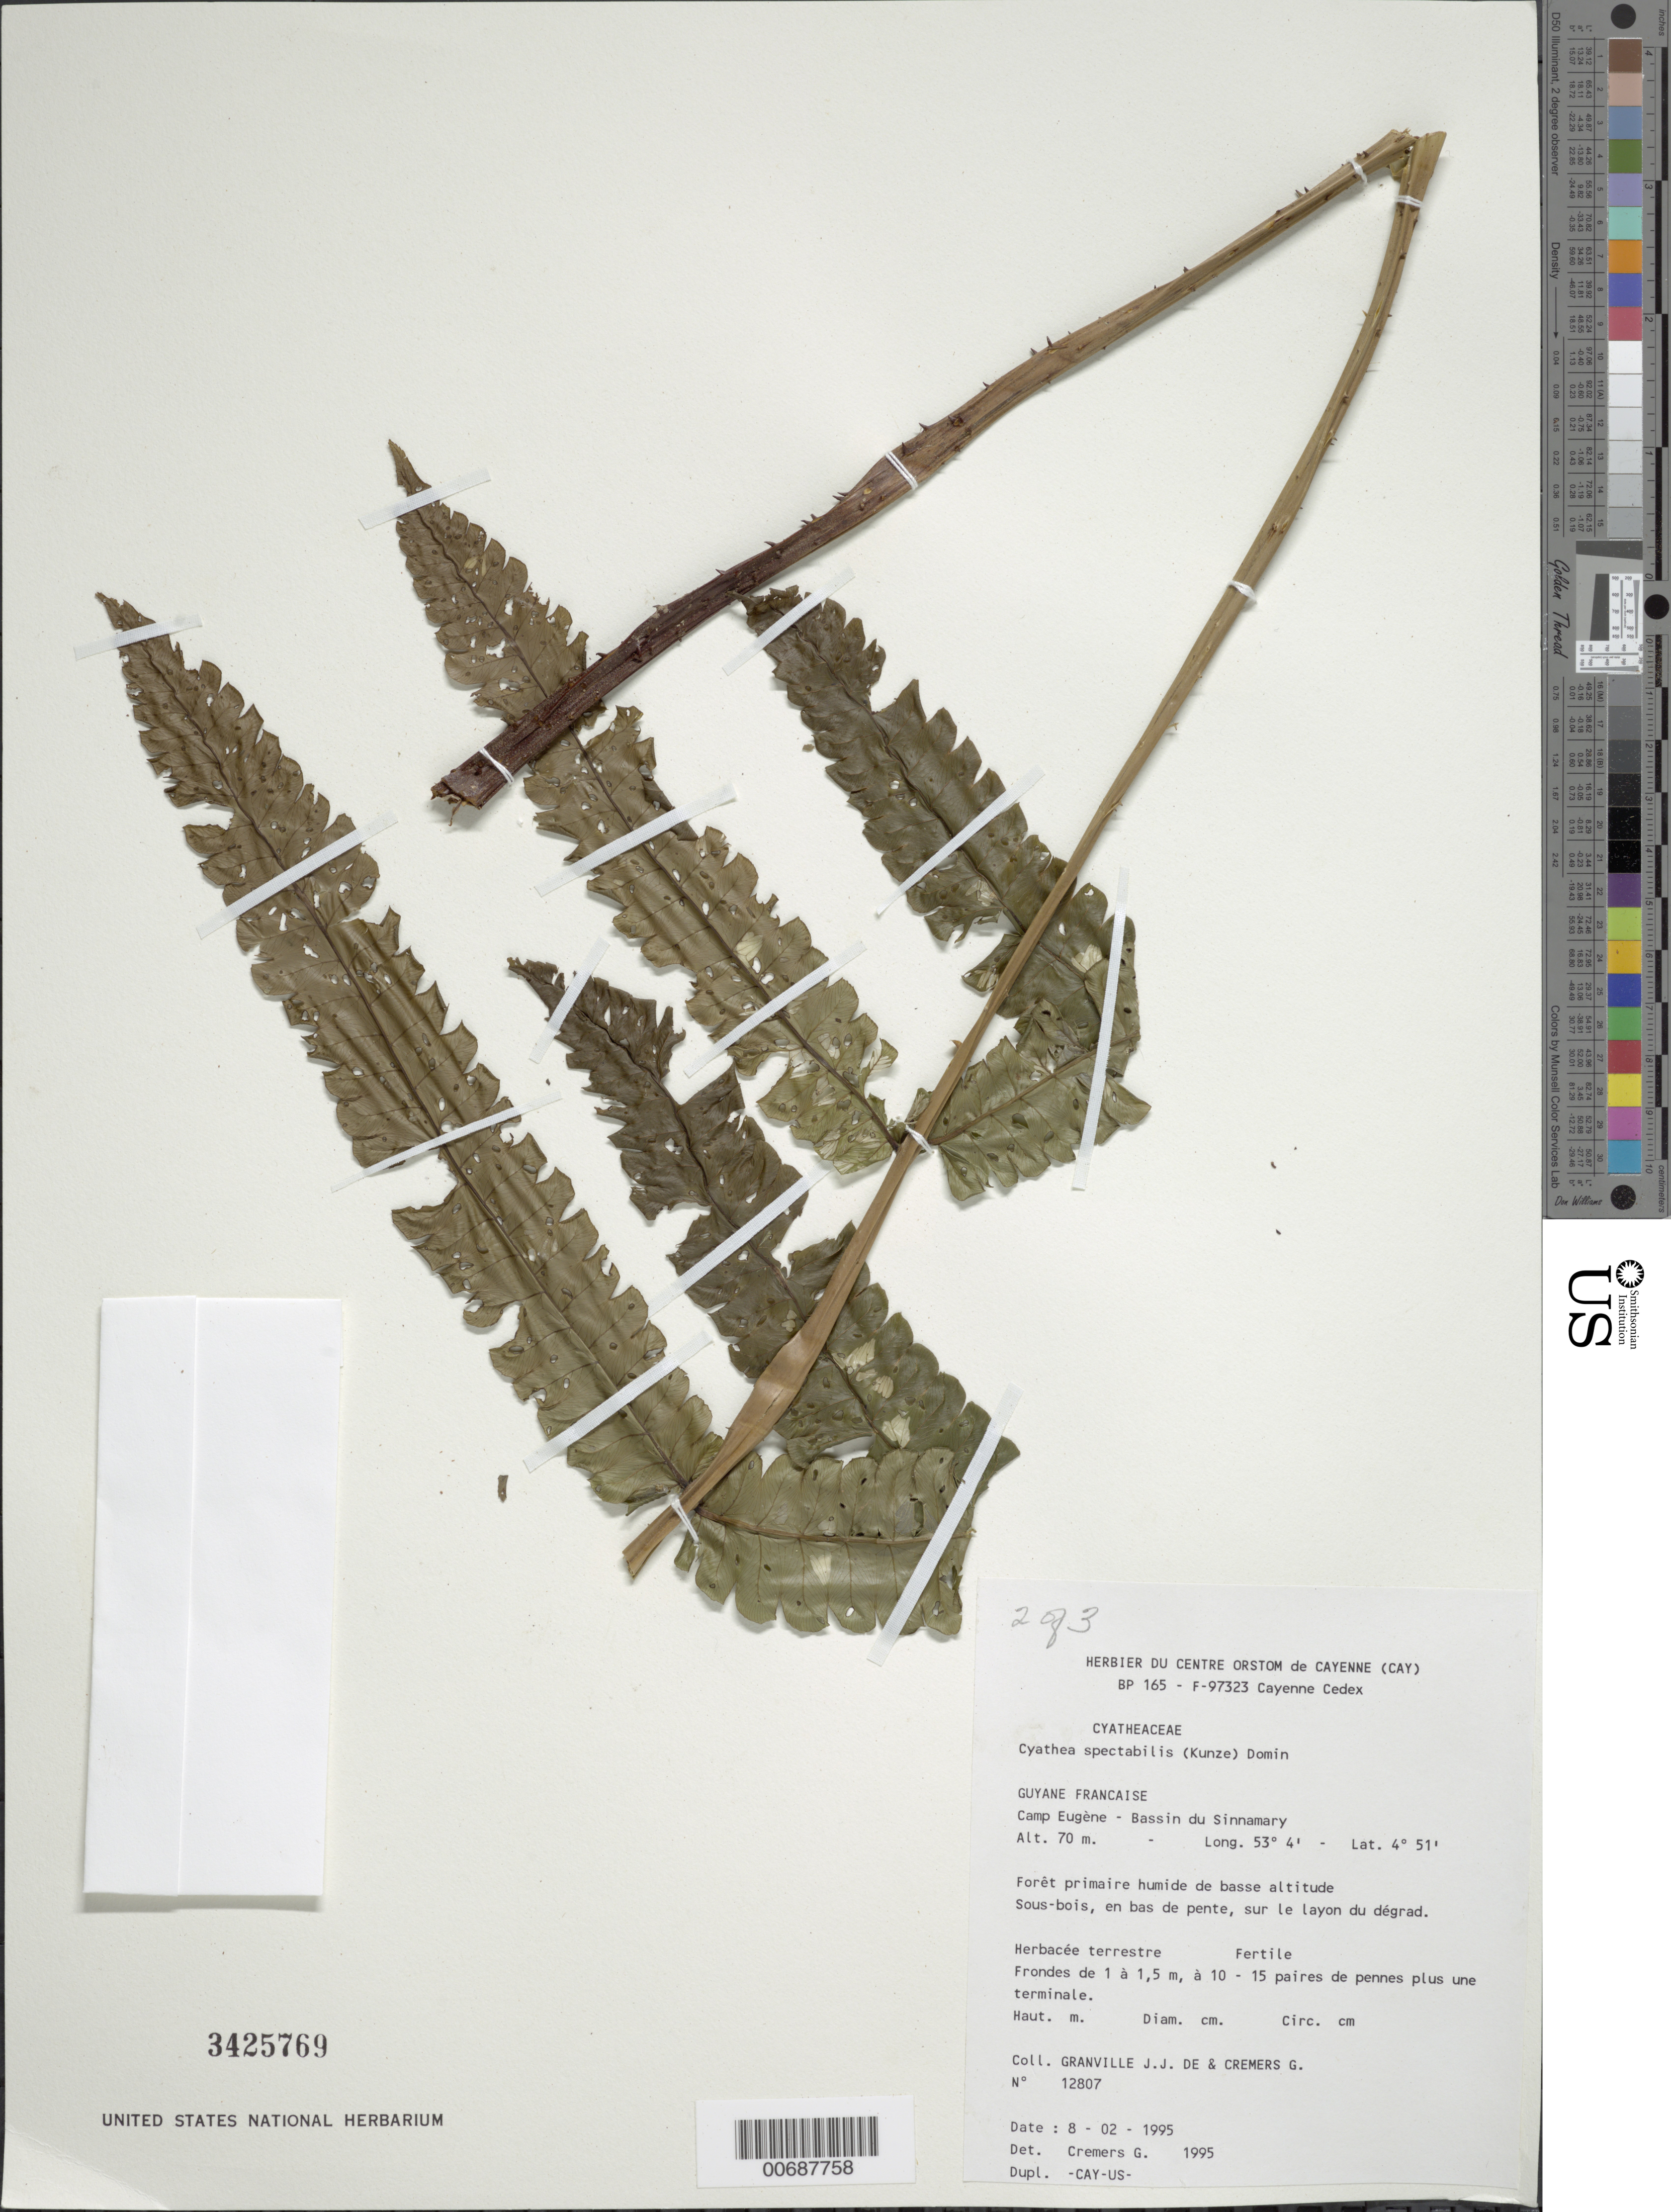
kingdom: Plantae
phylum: Tracheophyta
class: Polypodiopsida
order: Cyatheales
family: Cyatheaceae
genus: Cyathea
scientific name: Cyathea spectabilis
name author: (Kunze) Domin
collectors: J.-J. de Granville & G. Cremers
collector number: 12807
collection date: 1995-02-08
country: French Guiana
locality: Guyane Francaise, Camp Eugene - Bassin du Sinnamary, Foret primaire humide de basse altitude Sous-bois, en bas de pente, sur le layon du degrad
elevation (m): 70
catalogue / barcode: US 3425769